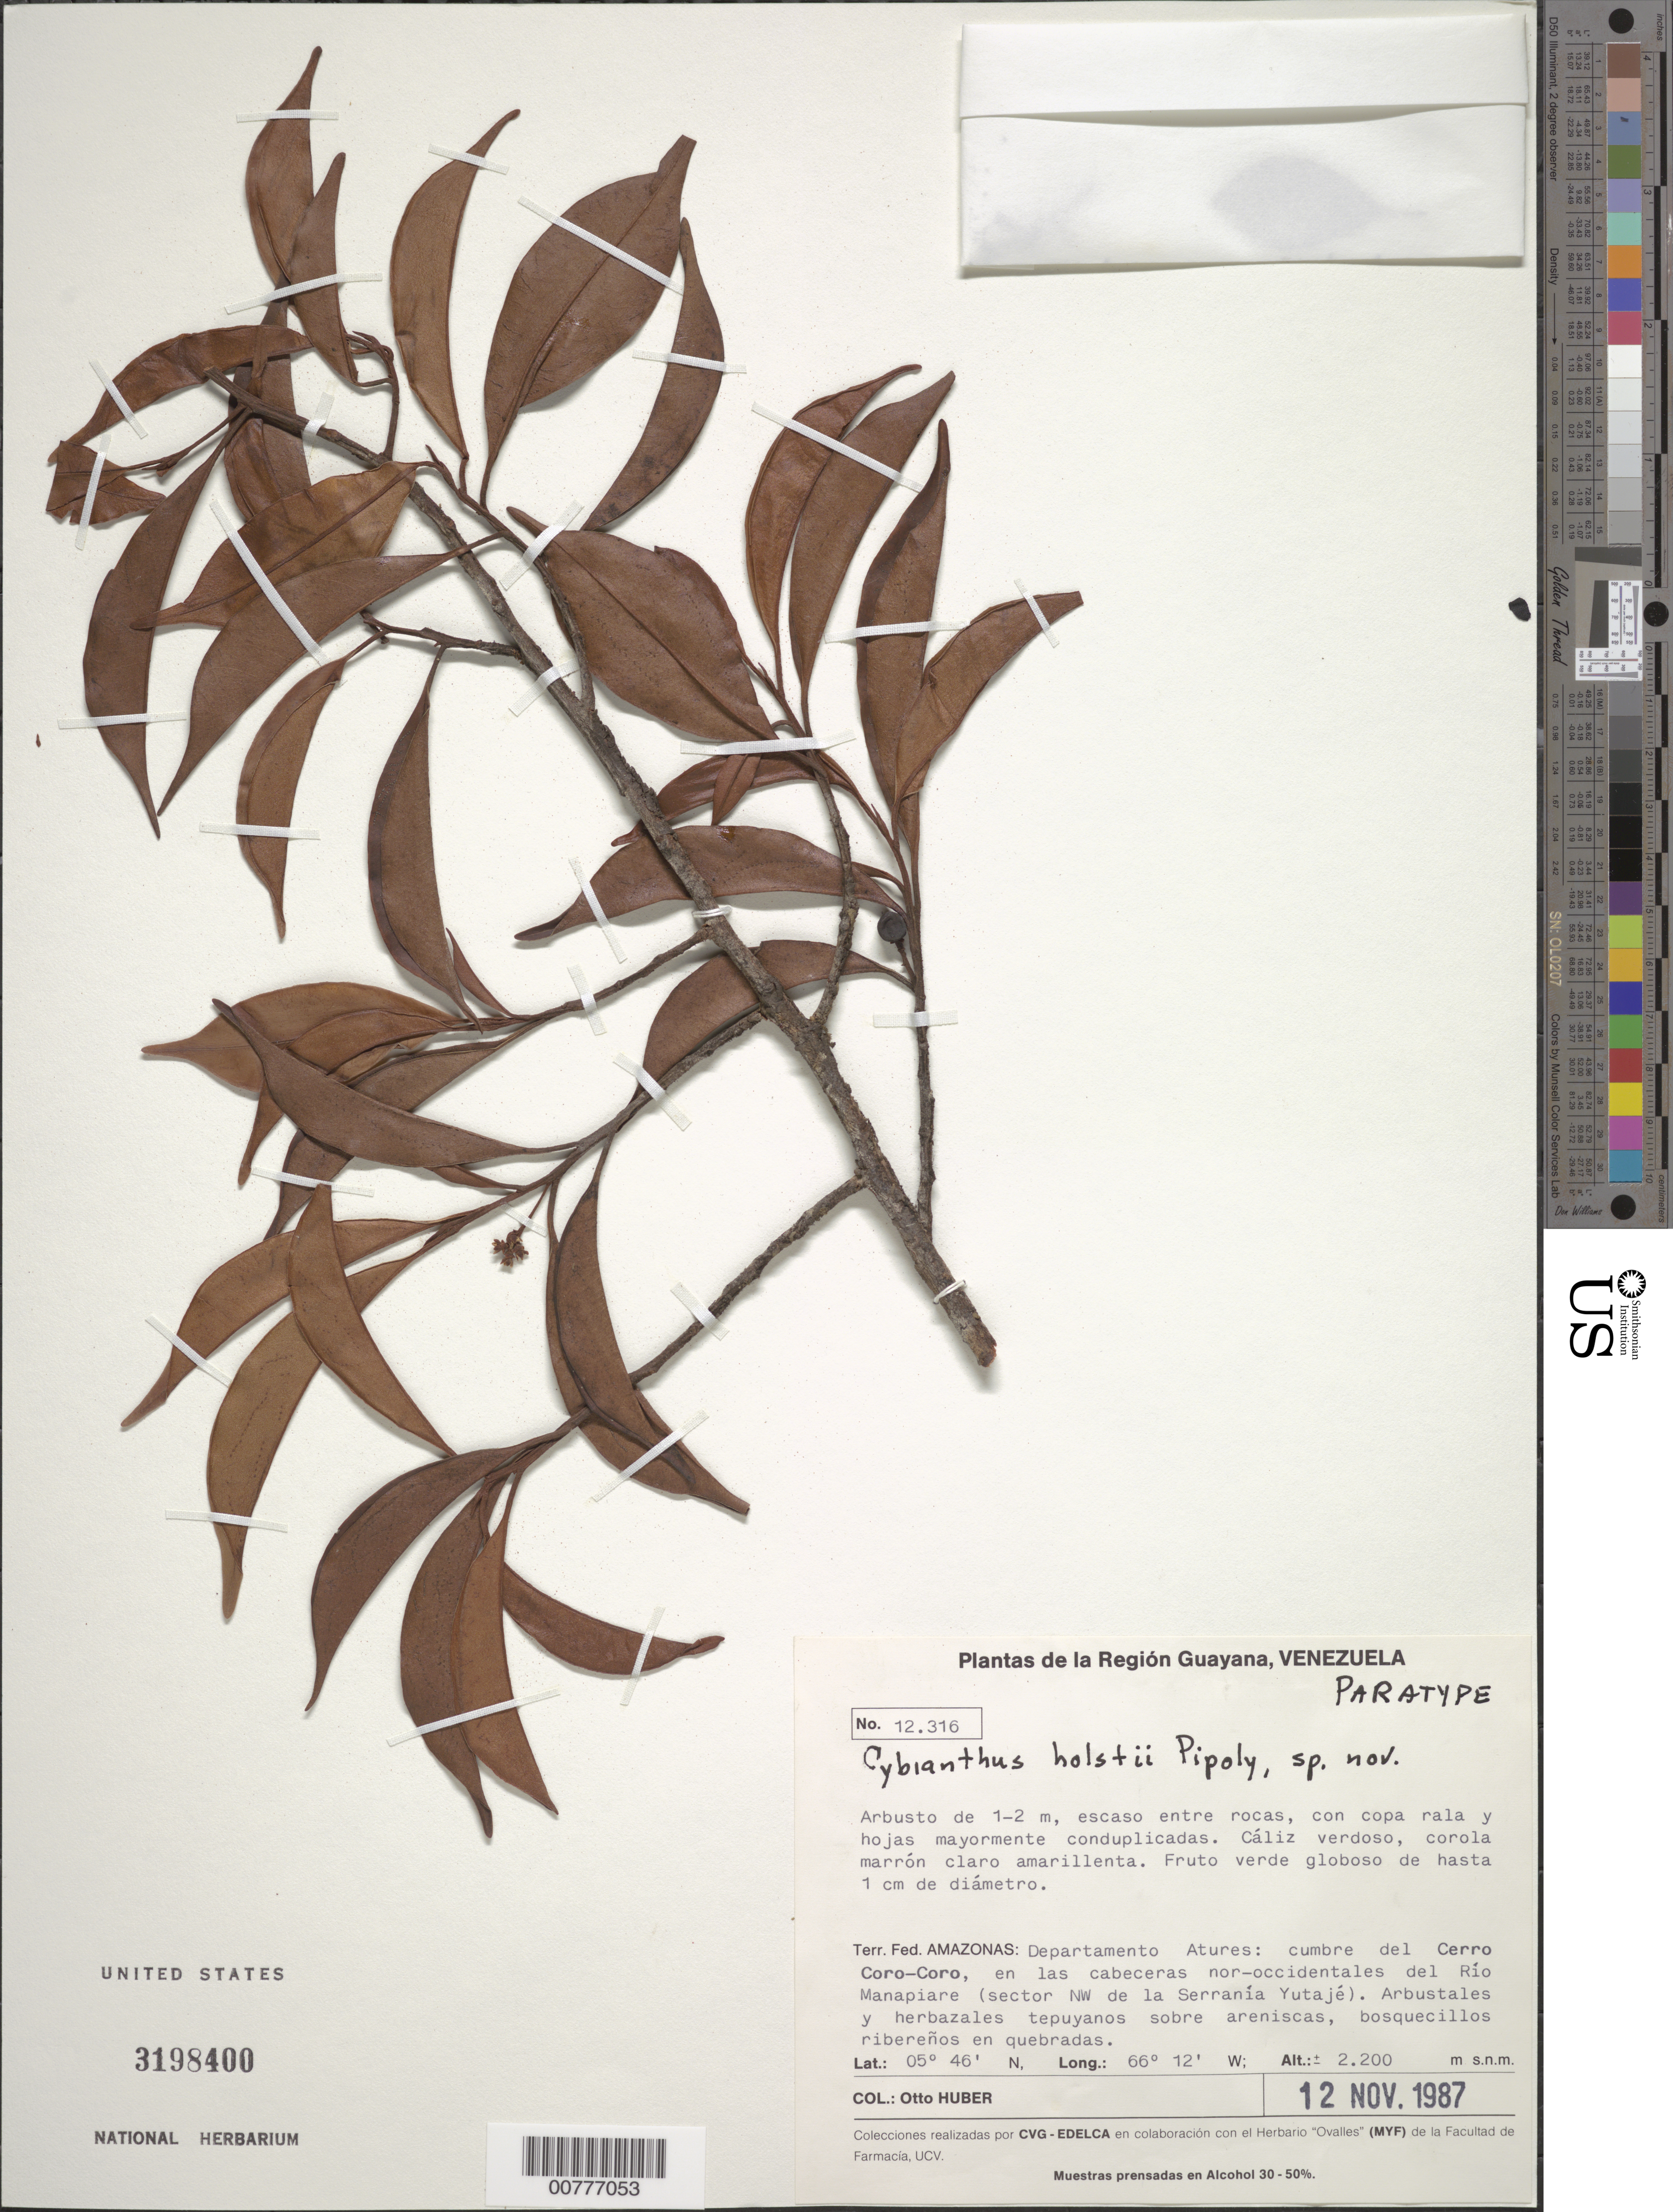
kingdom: Plantae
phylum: Tracheophyta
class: Magnoliopsida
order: Ericales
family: Primulaceae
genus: Cybianthus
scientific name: Cybianthus holstii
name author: Pipoly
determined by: Pipoly, J. J., III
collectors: O. Huber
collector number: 12316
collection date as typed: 12-Nov-87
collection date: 1987-11-12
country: Venezuela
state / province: Amazonas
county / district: Atures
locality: Cerro Coro-Coro, en las cabeceras nor-occidentales del Río Manapiare (Sector NW de la Serranía Yutajé)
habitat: Arbustales y herbazales tepuyanos sobre areniscas, bosquecillos riberenos en quebradas; entre rocas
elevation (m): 2200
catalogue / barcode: US 3198400